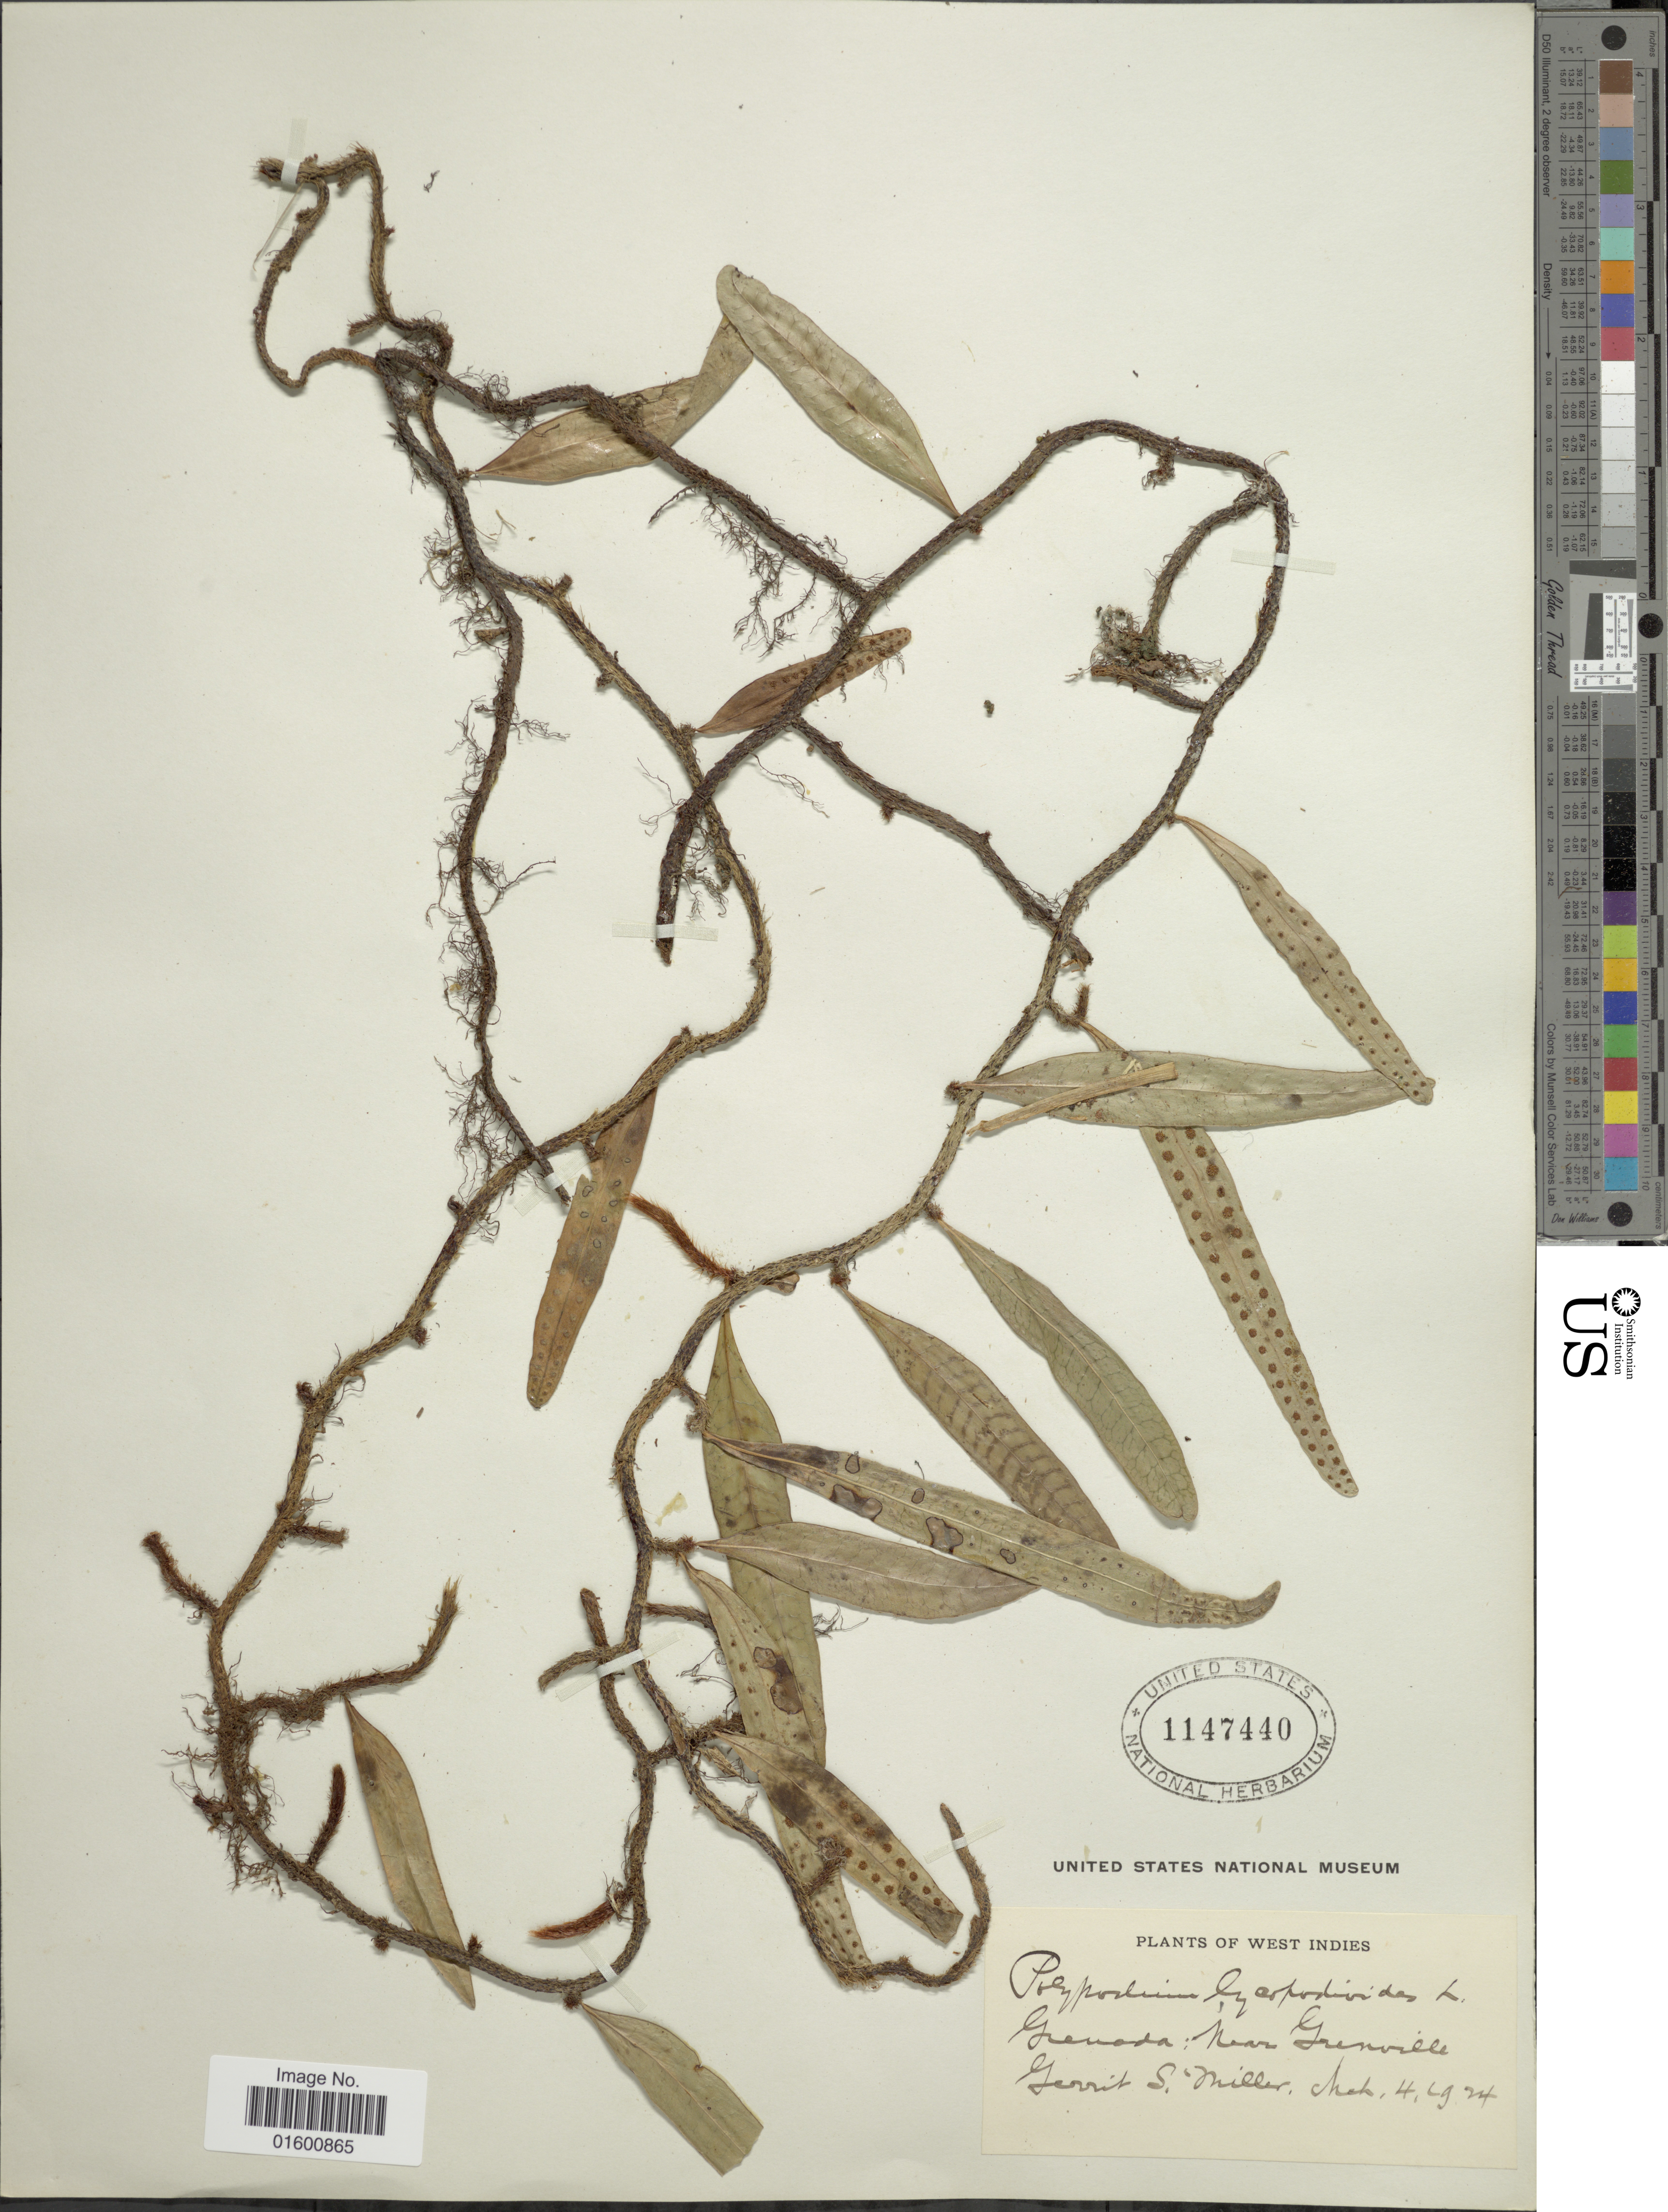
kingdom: Plantae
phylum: Tracheophyta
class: Polypodiopsida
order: Polypodiales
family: Polypodiaceae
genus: Microgramma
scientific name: Microgramma lycopodioides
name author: (L.) Copel.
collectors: G. S. Miller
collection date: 1924-03-04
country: Grenada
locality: West Indies, Grenada, near Grenville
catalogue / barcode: US 1147440